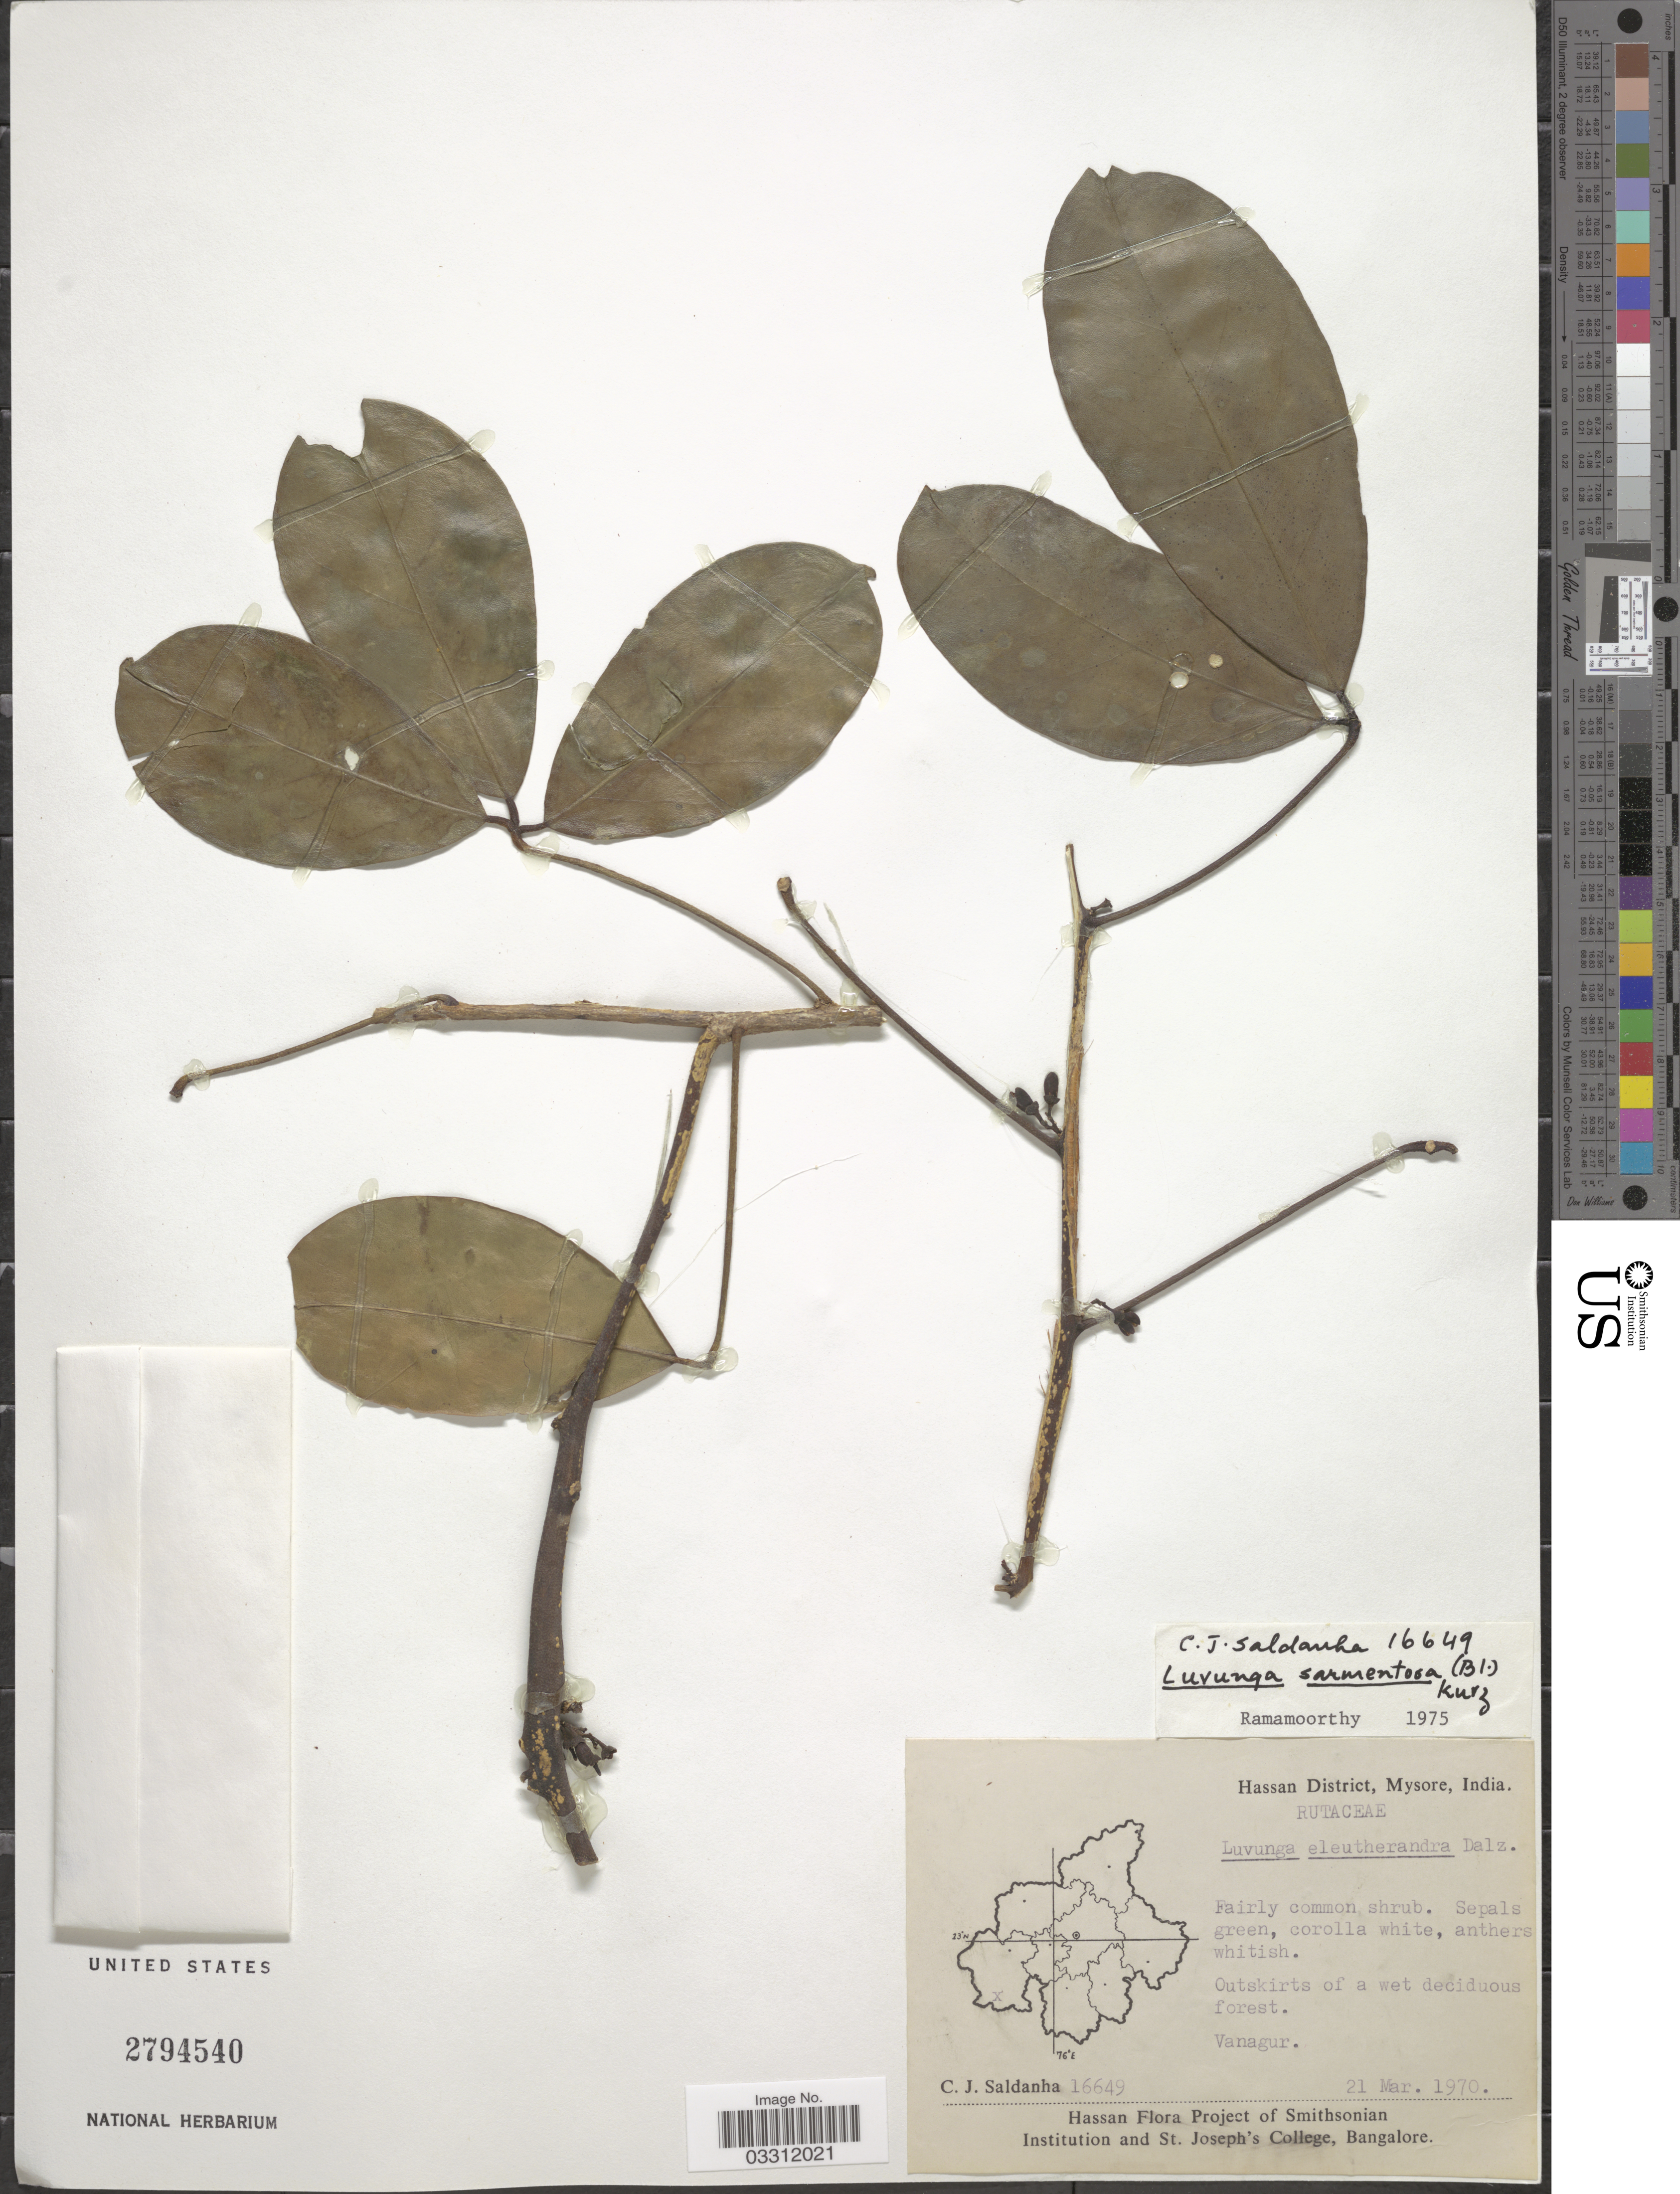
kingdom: Plantae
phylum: Tracheophyta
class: Magnoliopsida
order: Sapindales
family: Rutaceae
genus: Luvunga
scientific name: Luvunga sarmentosa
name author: Kurz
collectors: C. J. Saldanha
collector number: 16649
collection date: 1970-03-21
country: India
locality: Hassan District, Mysore, Vanagur.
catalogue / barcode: US 2794540